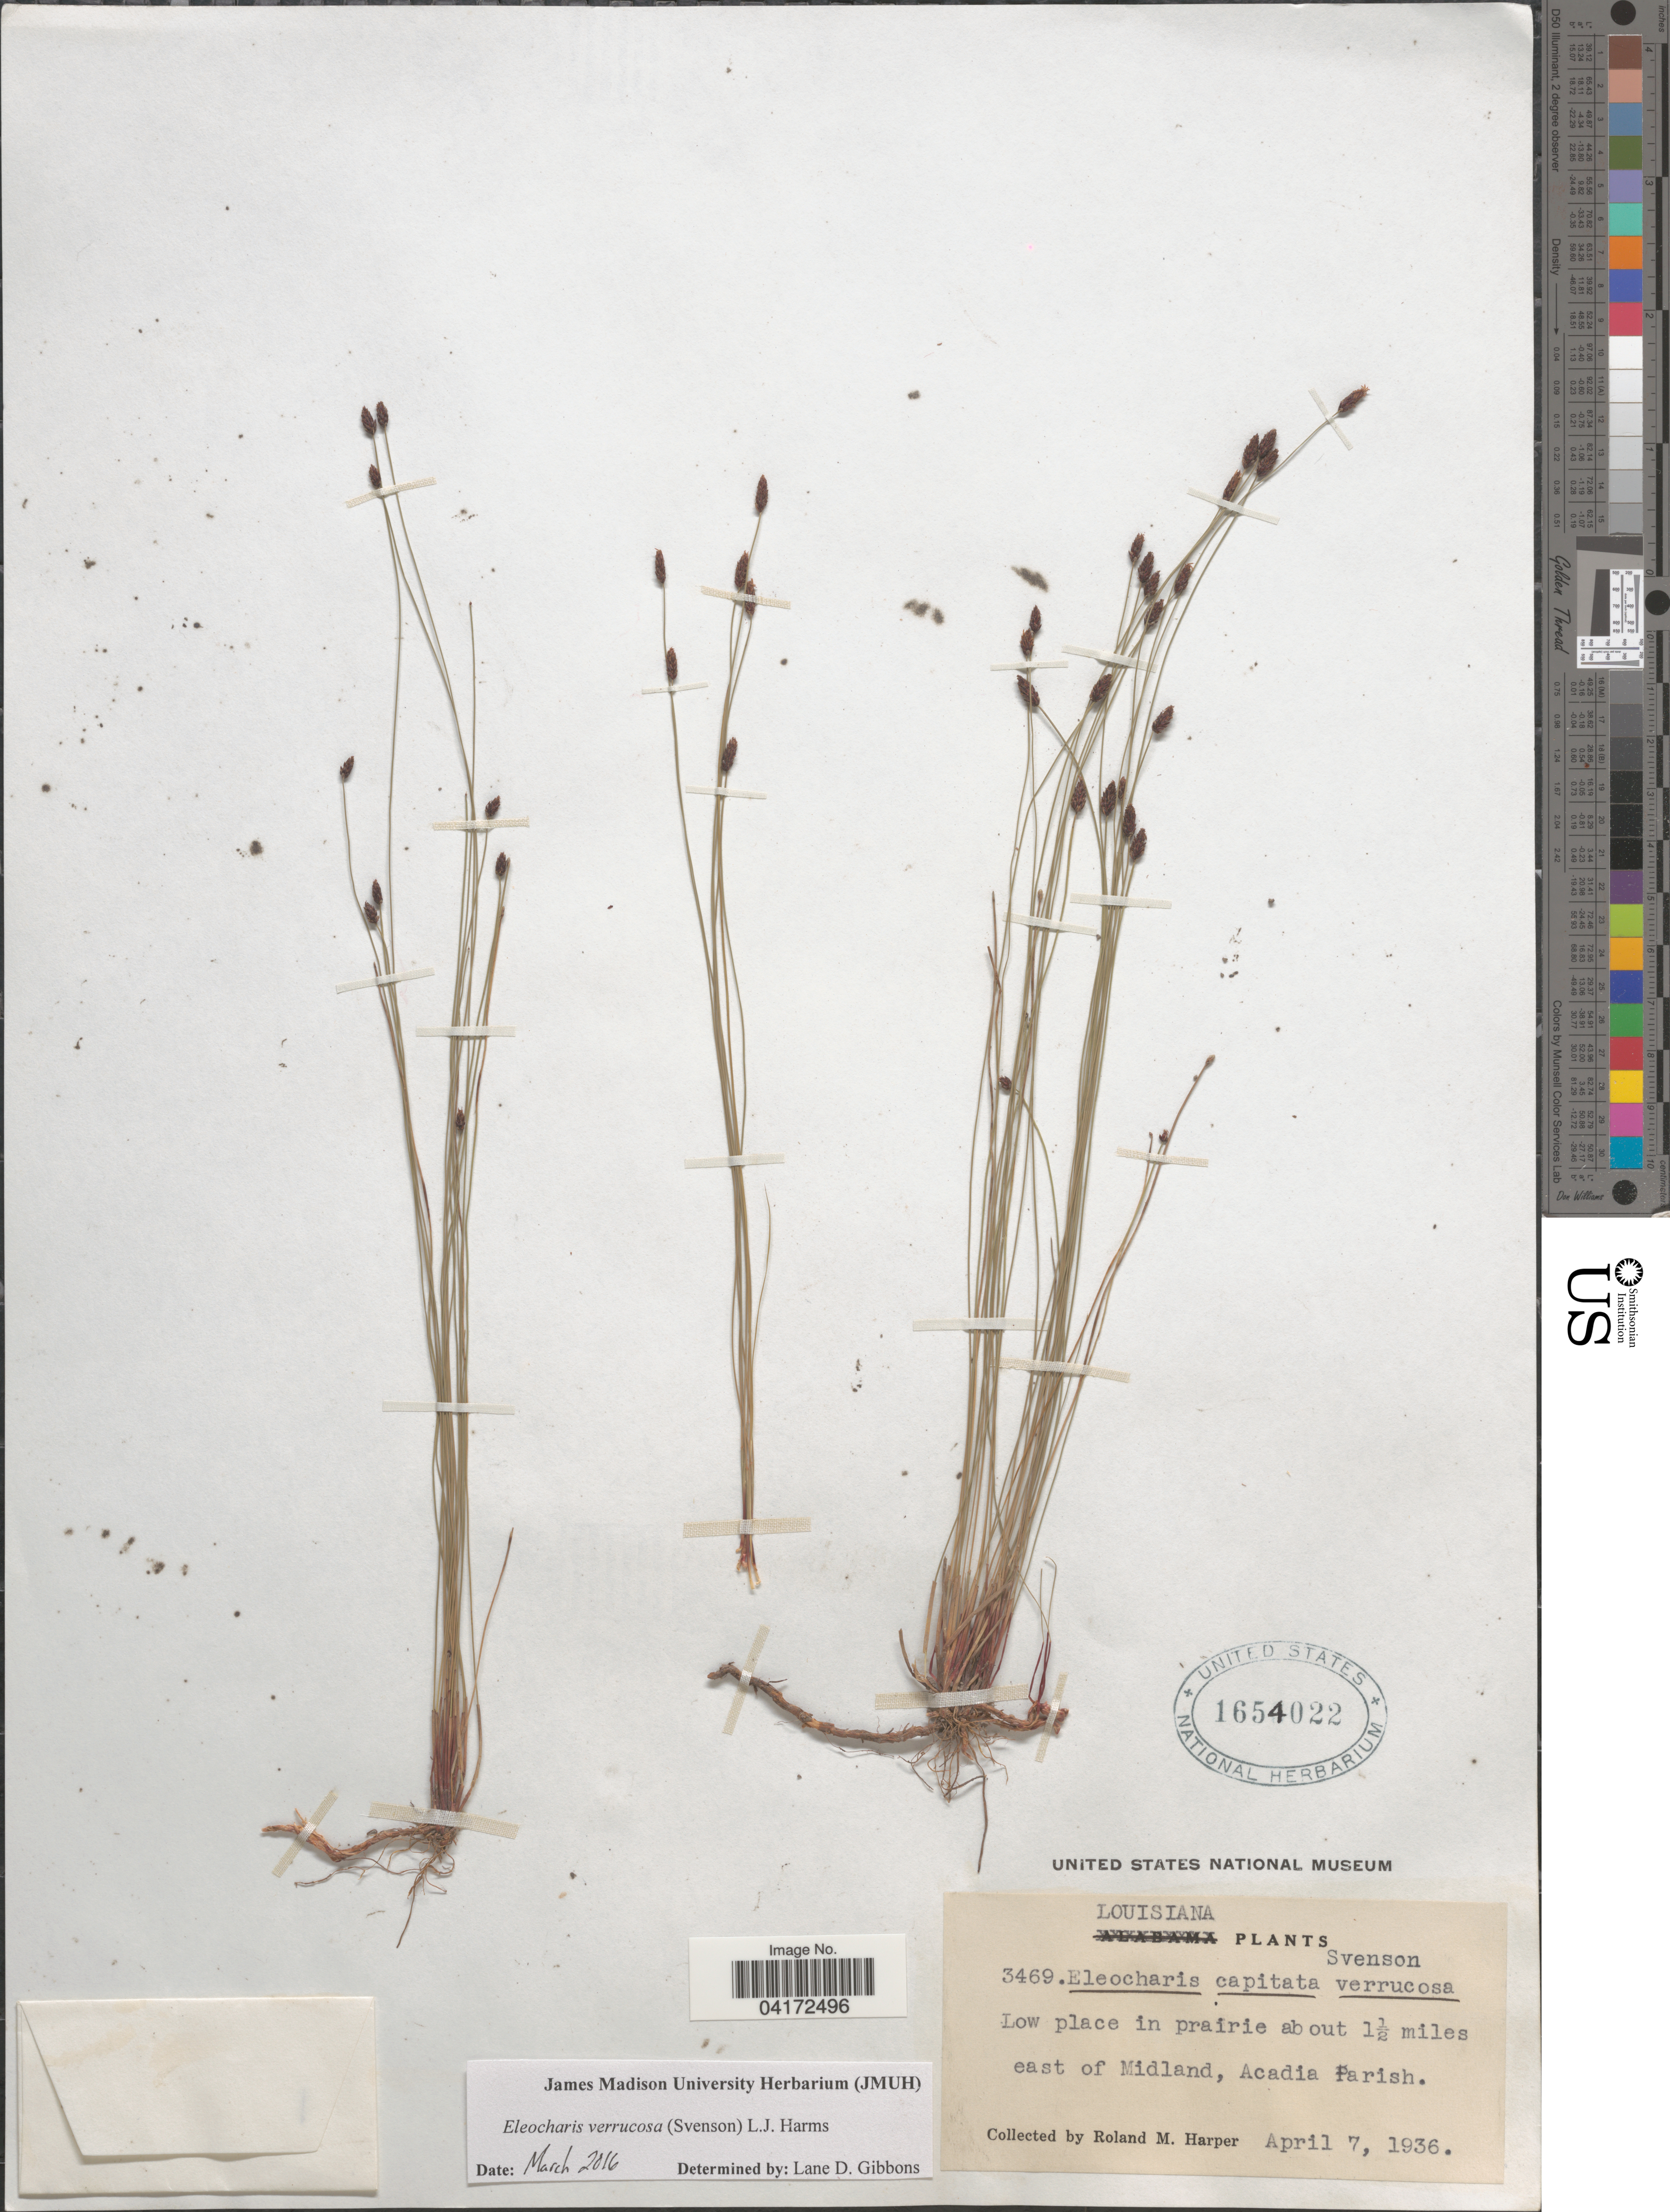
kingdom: Plantae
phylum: Tracheophyta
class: Liliopsida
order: Poales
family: Cyperaceae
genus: Eleocharis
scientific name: Eleocharis verrucosa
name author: (Svenson) L. J. Harms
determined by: Gibbons, Lane D.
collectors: R. M. Harper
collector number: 3469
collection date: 1936-04-07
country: United States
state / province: Louisiana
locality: Low place in prairie about 1½ miles east of Midland, Acadia Parish.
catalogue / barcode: US 1654022